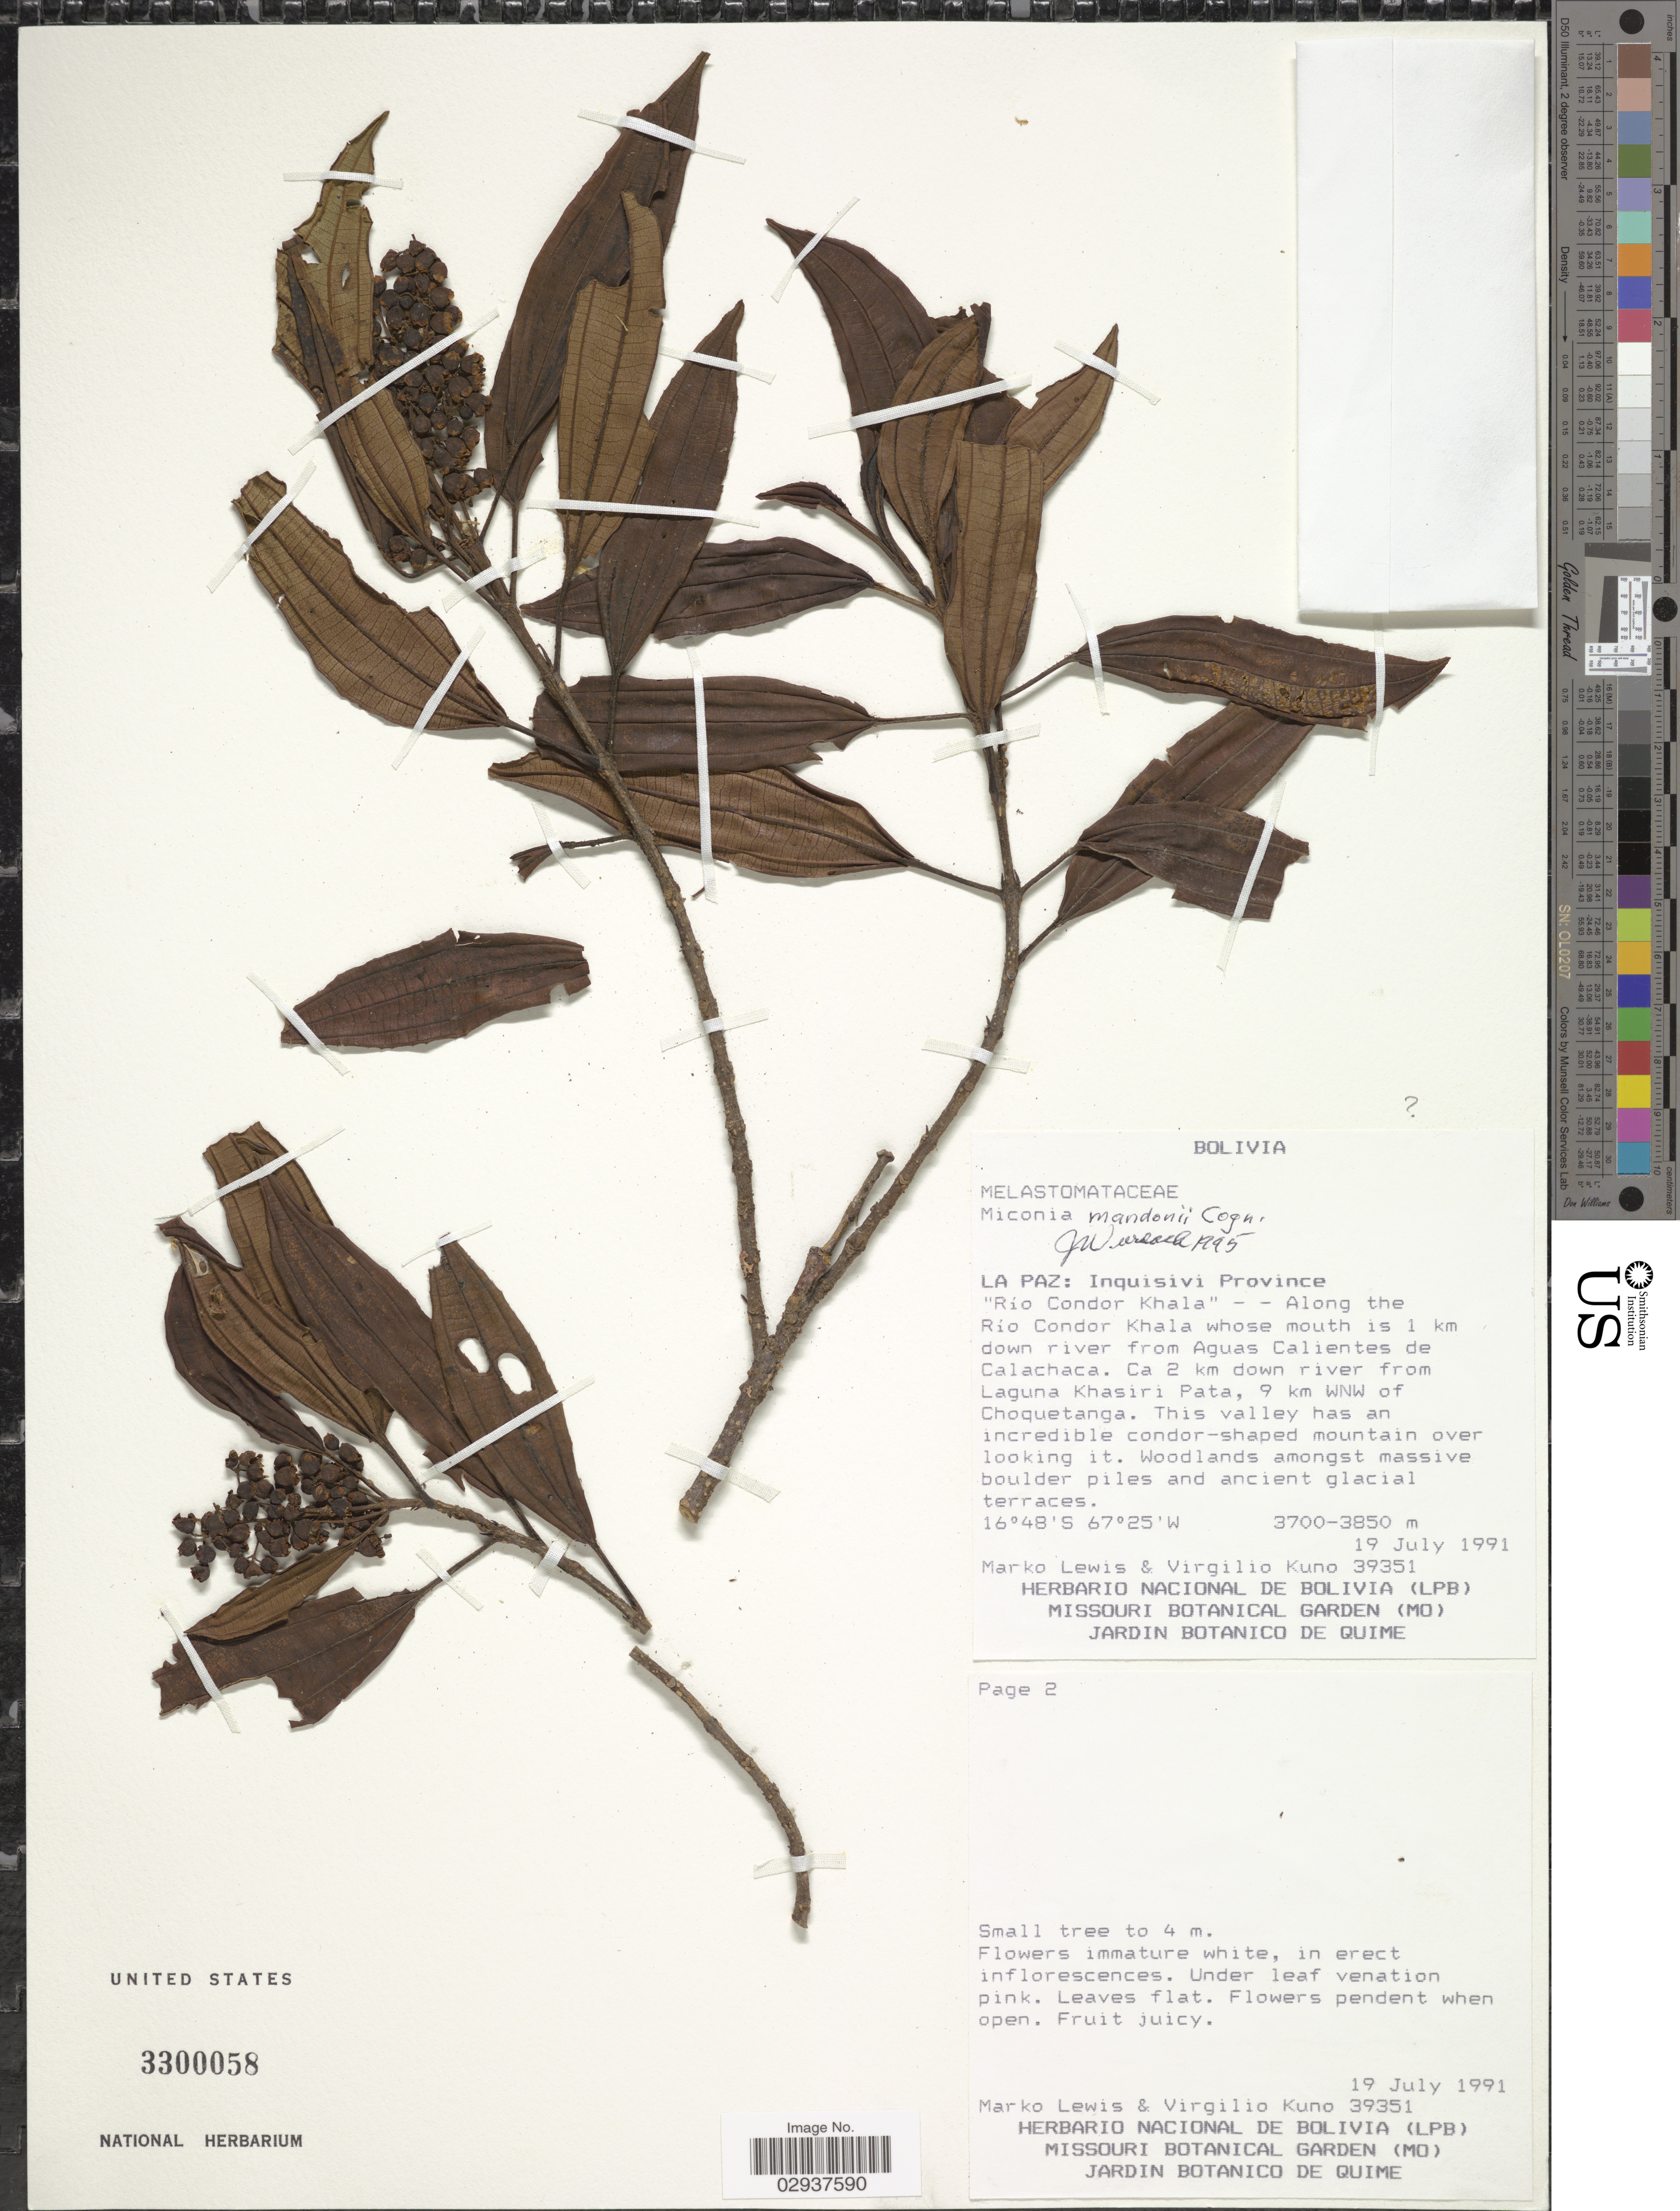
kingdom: Plantae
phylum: Tracheophyta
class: Magnoliopsida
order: Myrtales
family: Melastomataceae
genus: Miconia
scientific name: Miconia cernuiflora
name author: Jan.M. Burke & Michelang.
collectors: M. A. Lewis & V. Kuno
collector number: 39351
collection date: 1991-07-19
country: Bolivia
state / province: La Paz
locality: Inquisivi Province. "Rio Condor Khala" -- Along the Rio Condor Khala whose mouth is 1 km down river from Aguas Calientes de Calachaca. Ca 2 km down river from Laguna Khasiri Pata, 9 km WNW of Choquetanga.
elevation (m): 3700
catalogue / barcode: US 3300058